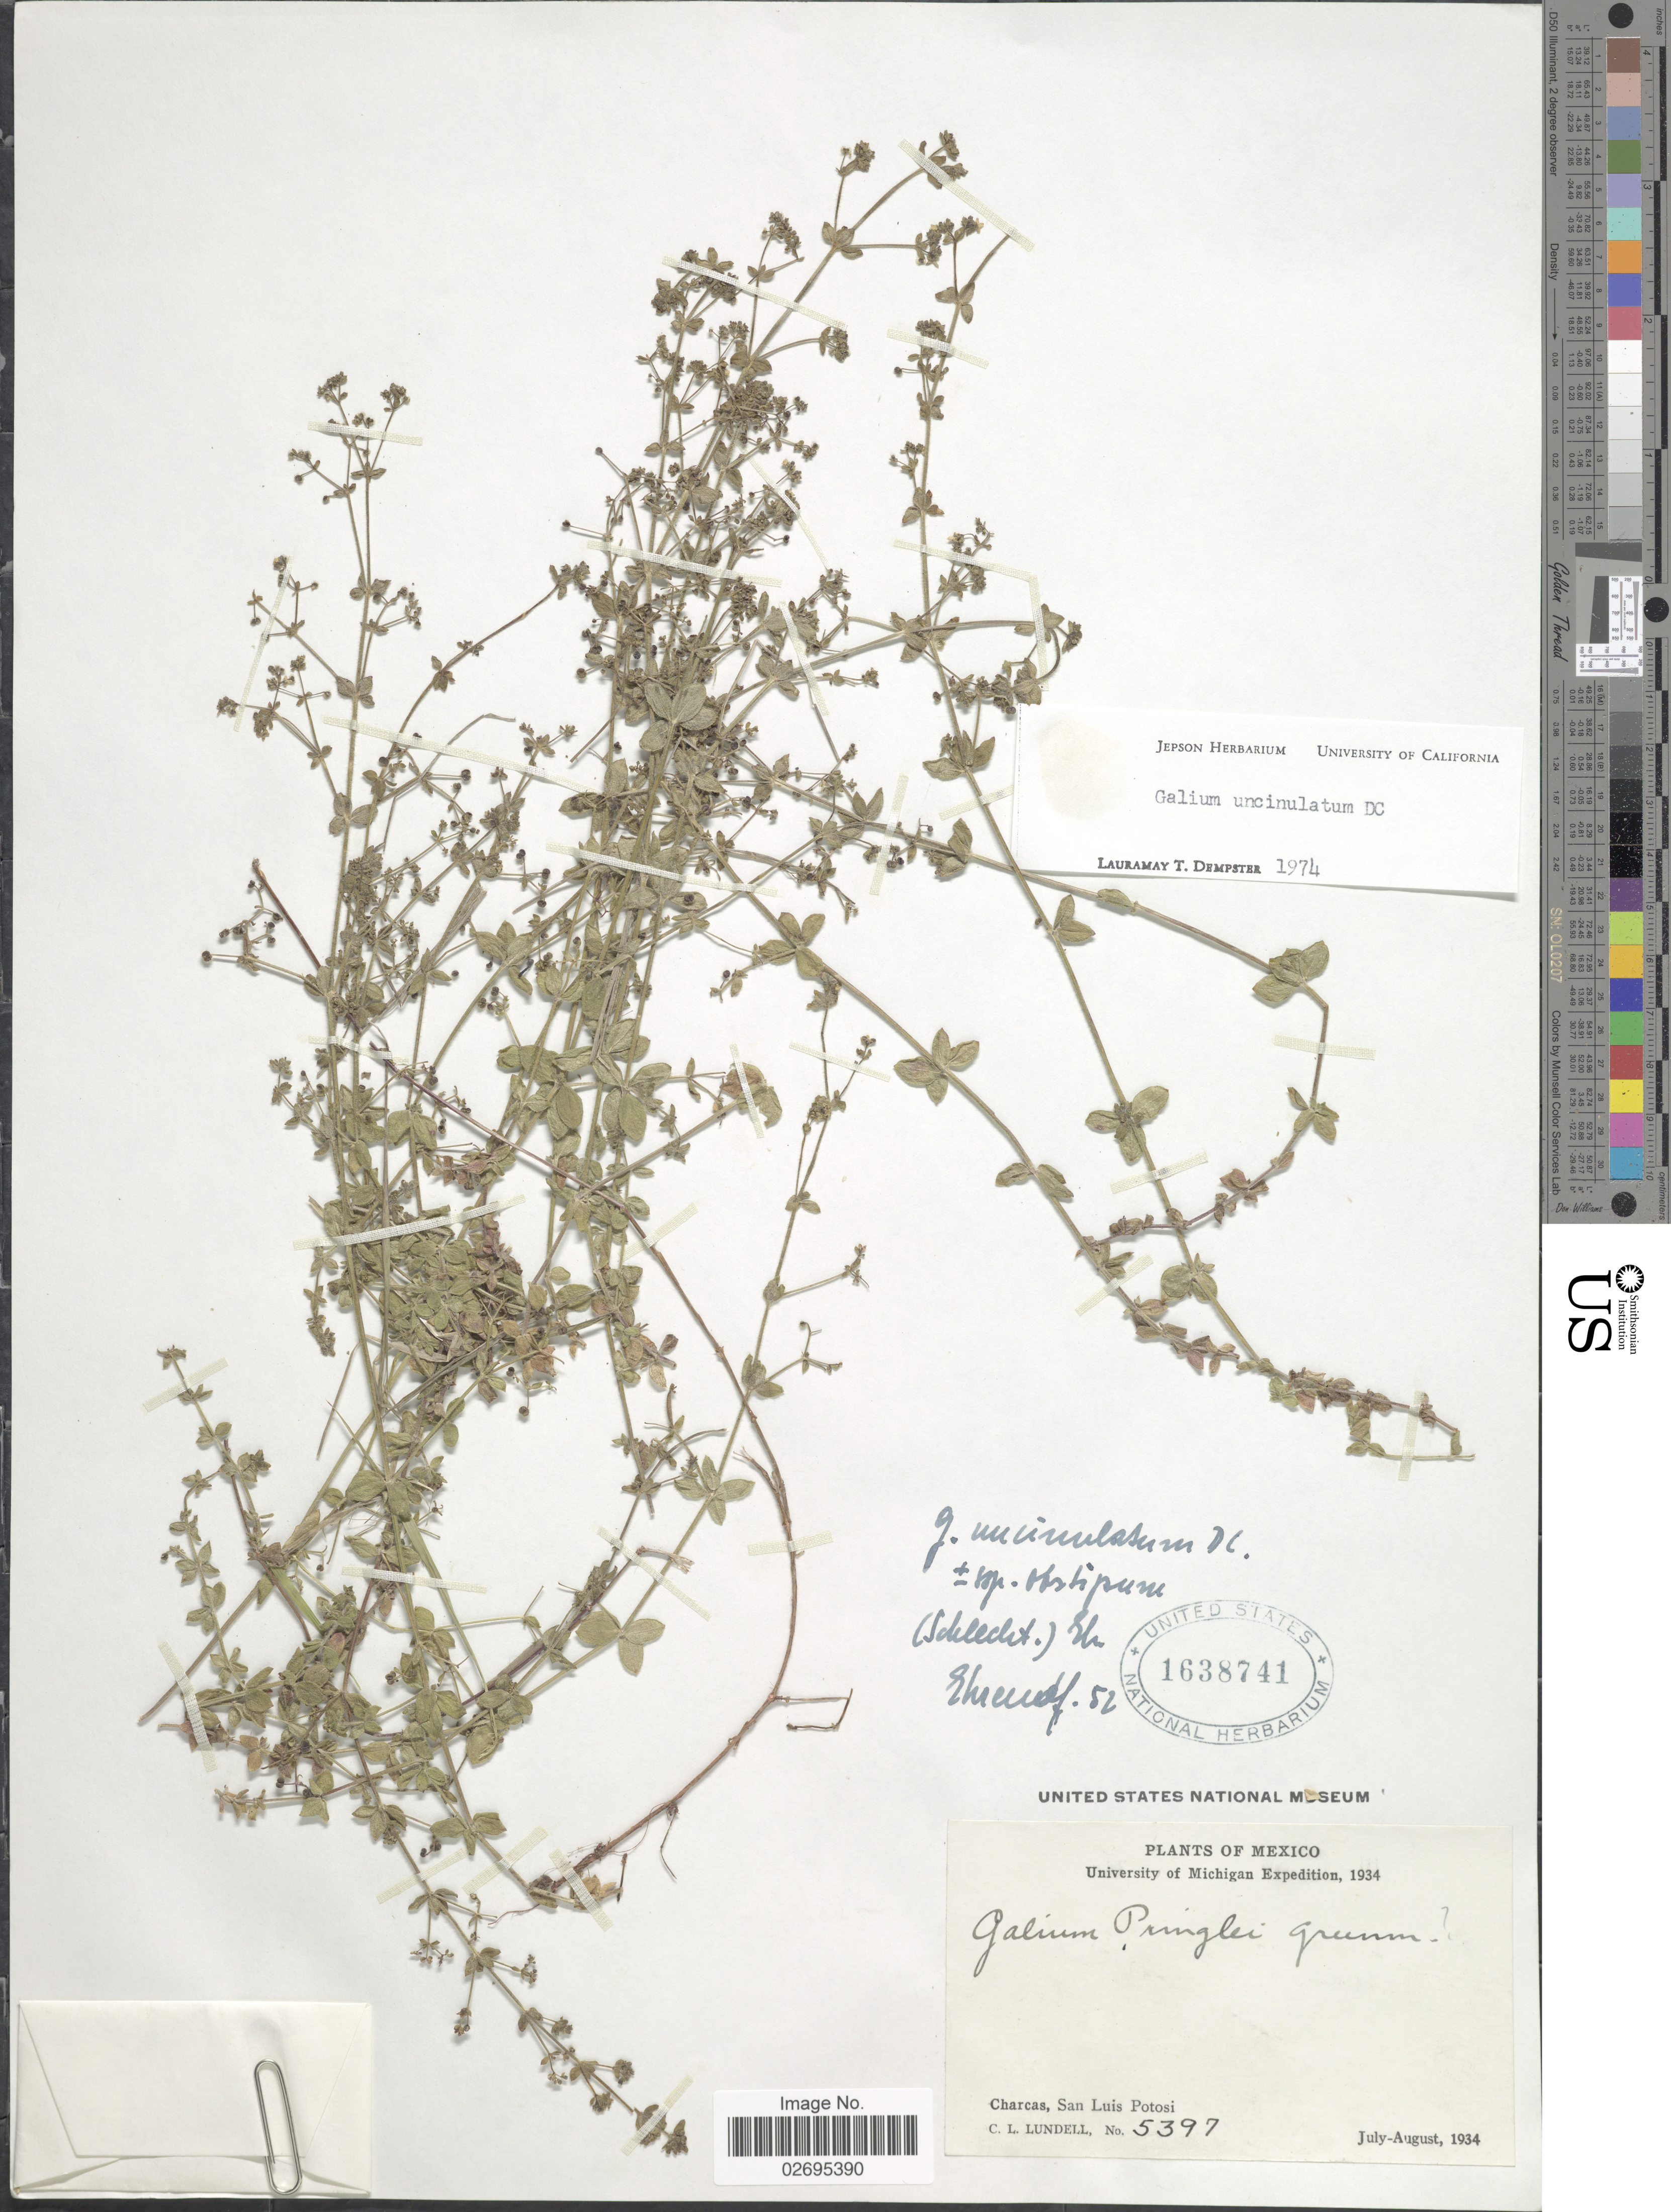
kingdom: Plantae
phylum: Tracheophyta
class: Magnoliopsida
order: Gentianales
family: Rubiaceae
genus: Galium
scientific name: Galium uncinulatum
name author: DC.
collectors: C. L. Lundell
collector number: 5397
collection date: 1934-07/1934-08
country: Mexico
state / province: San Luis Potosí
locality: Charcas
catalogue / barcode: US 1638741